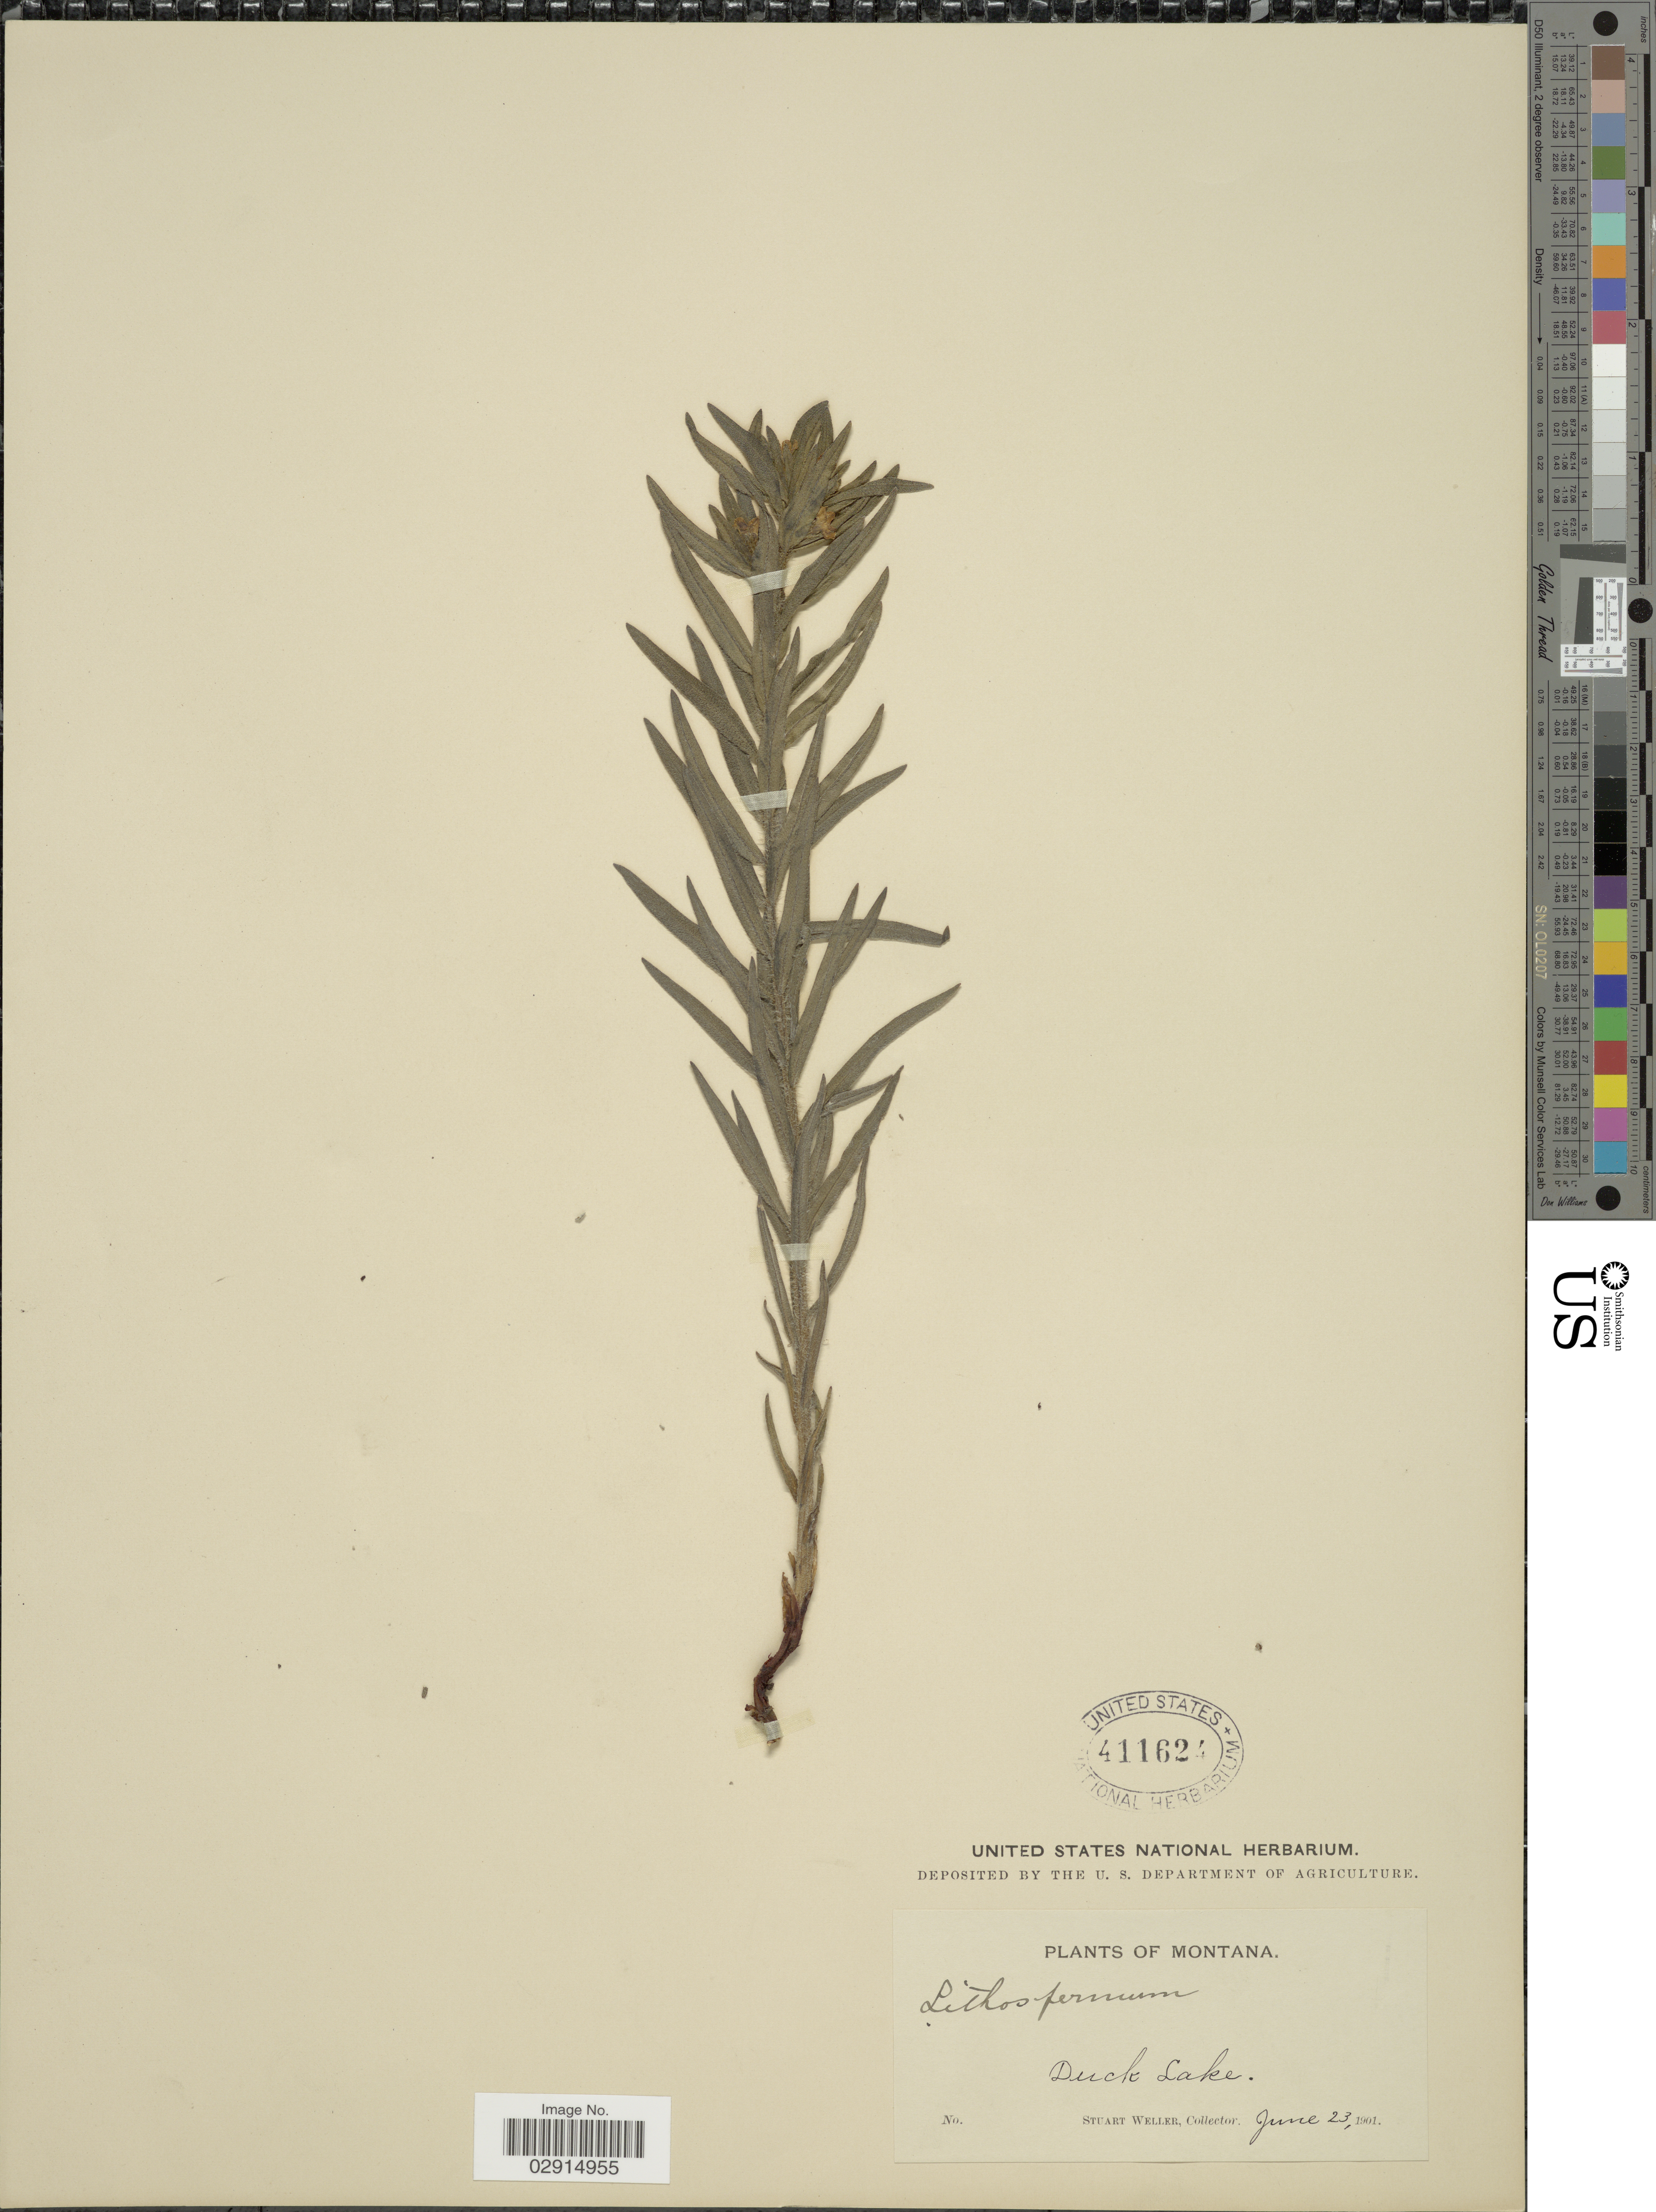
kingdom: Plantae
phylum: Tracheophyta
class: Magnoliopsida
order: Boraginales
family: Boraginaceae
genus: Lithospermum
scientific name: Lithospermum sp.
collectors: S. Weller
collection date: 1901-06-23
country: United States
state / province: Montana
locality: Duck Lake. Montana.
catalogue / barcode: US 411624